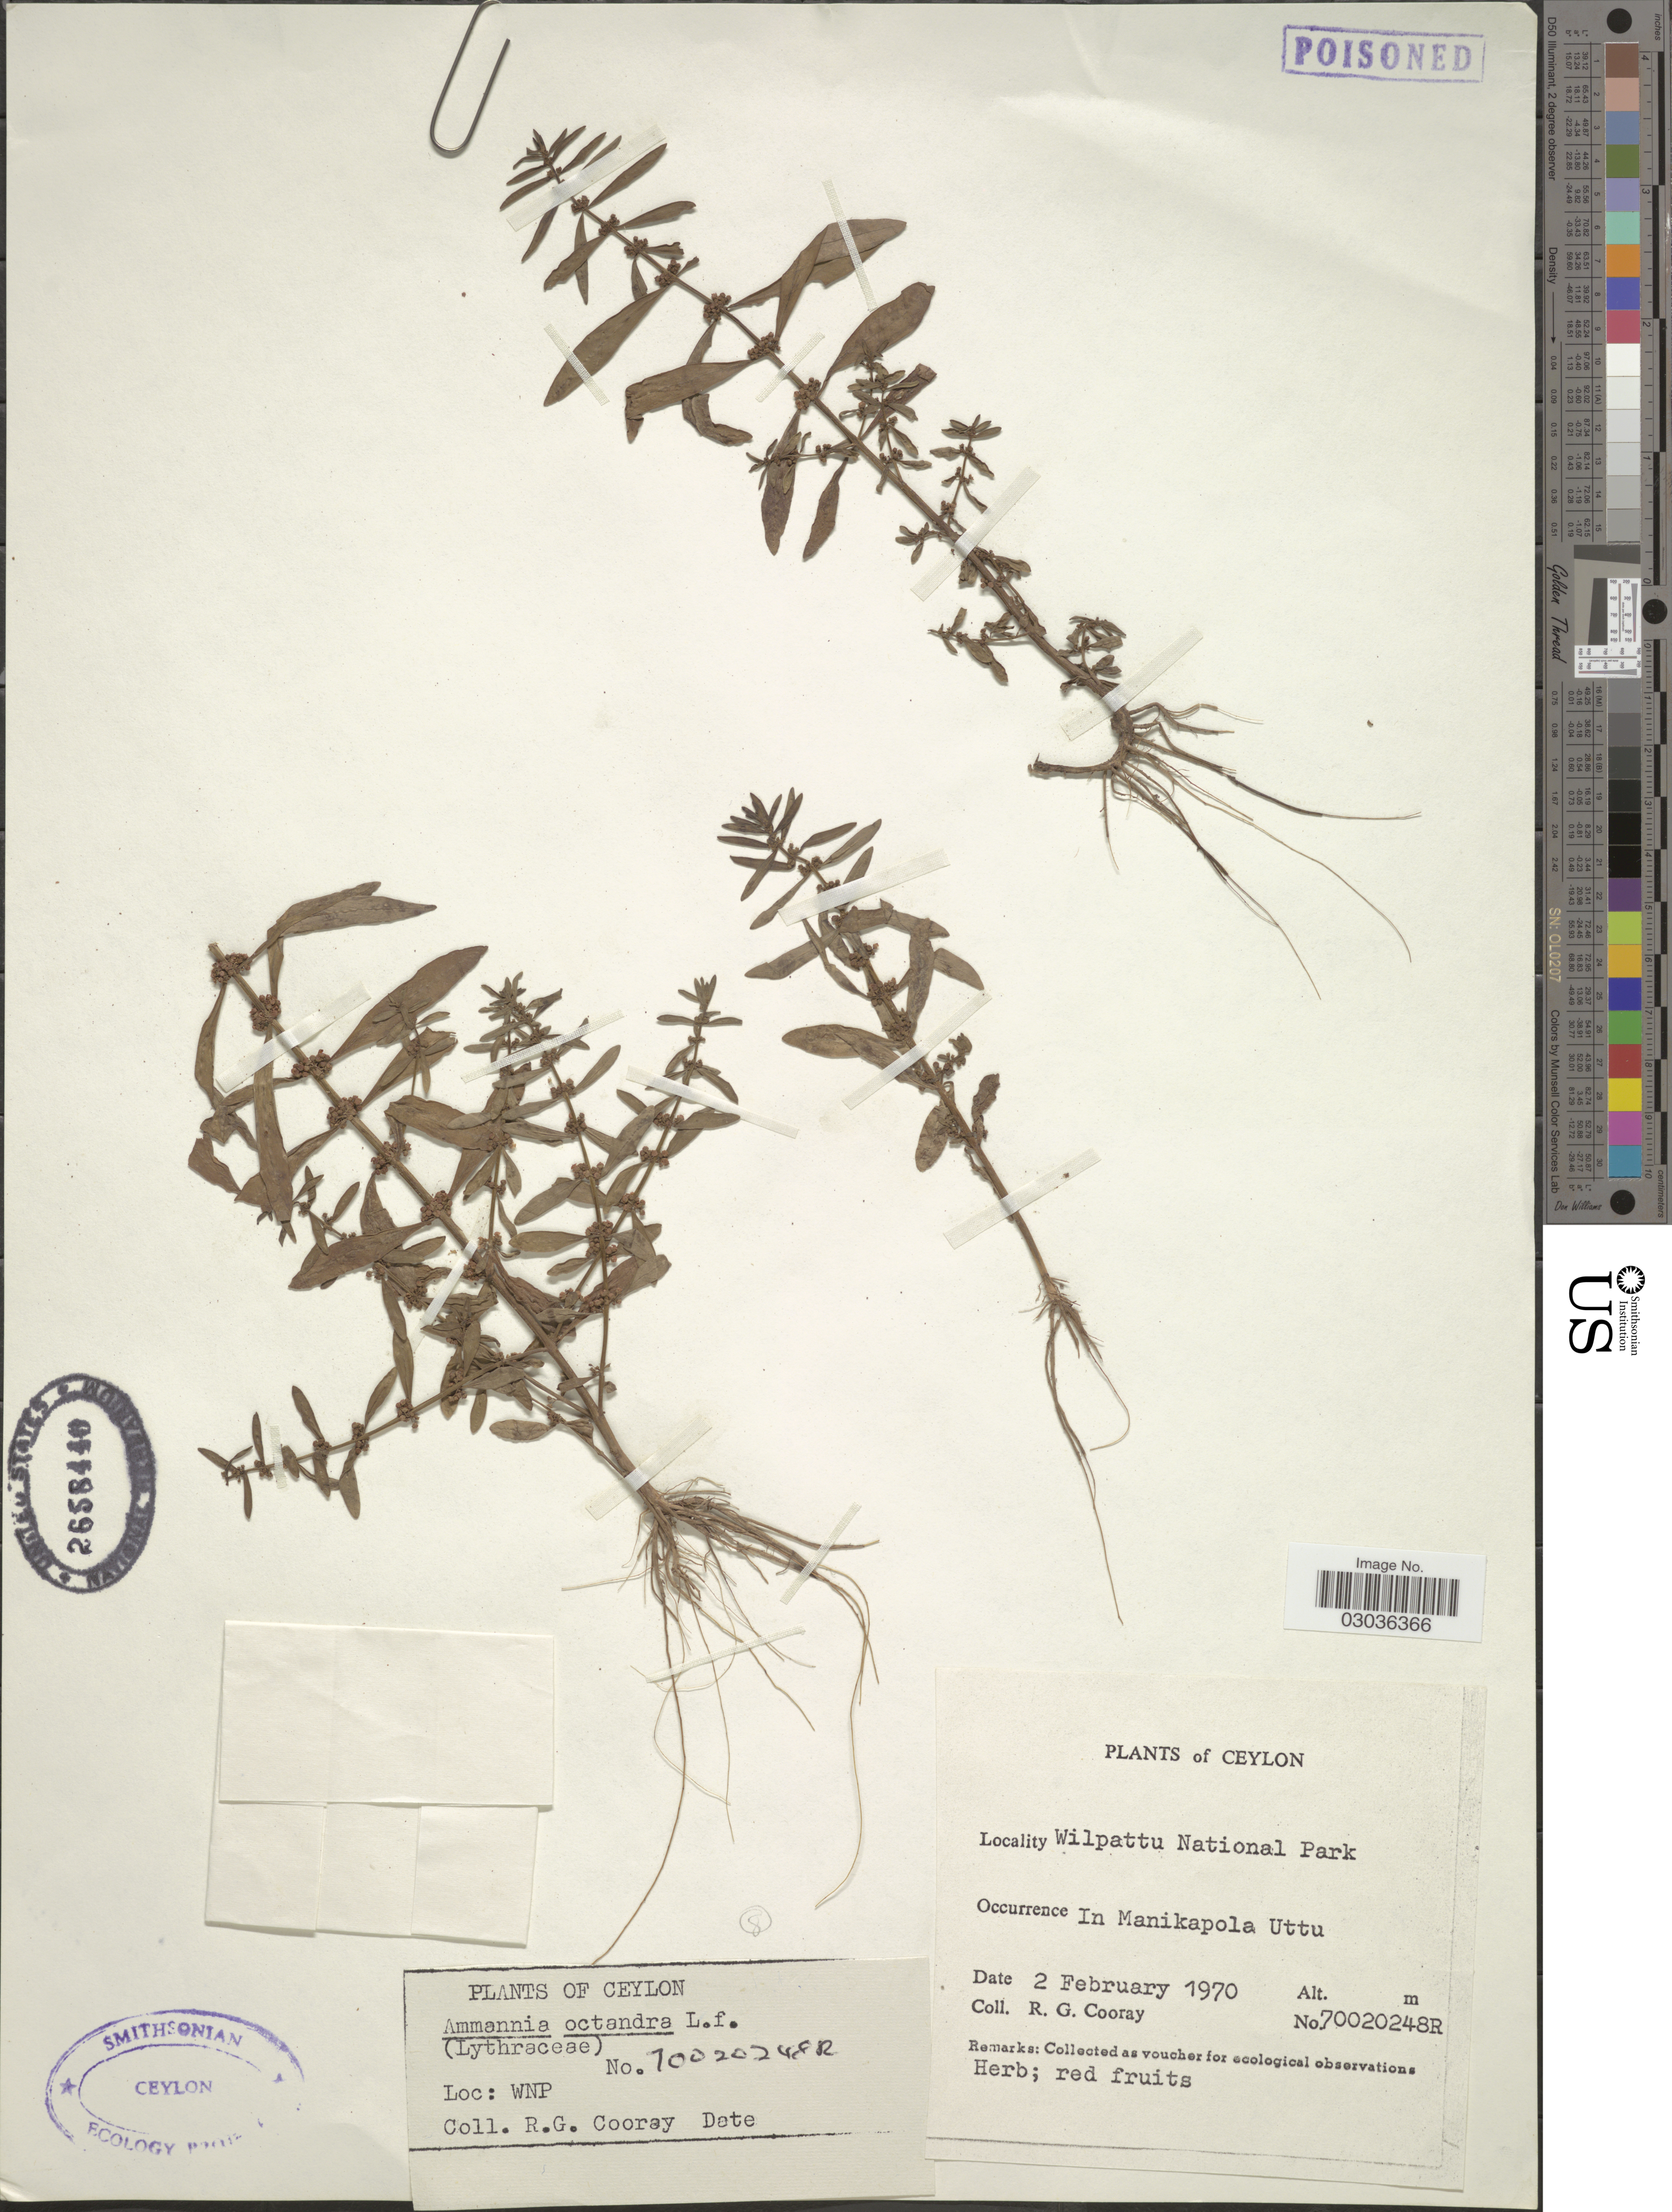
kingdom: Plantae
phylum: Tracheophyta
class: Magnoliopsida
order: Myrtales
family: Lythraceae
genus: Ammannia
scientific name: Ammannia baccifera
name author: L.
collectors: R. Cooray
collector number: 70020248R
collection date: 1970-02-02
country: Sri Lanka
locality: Ceylon. In Manikapola Uttu. Wilpattu National Park.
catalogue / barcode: US 2658440